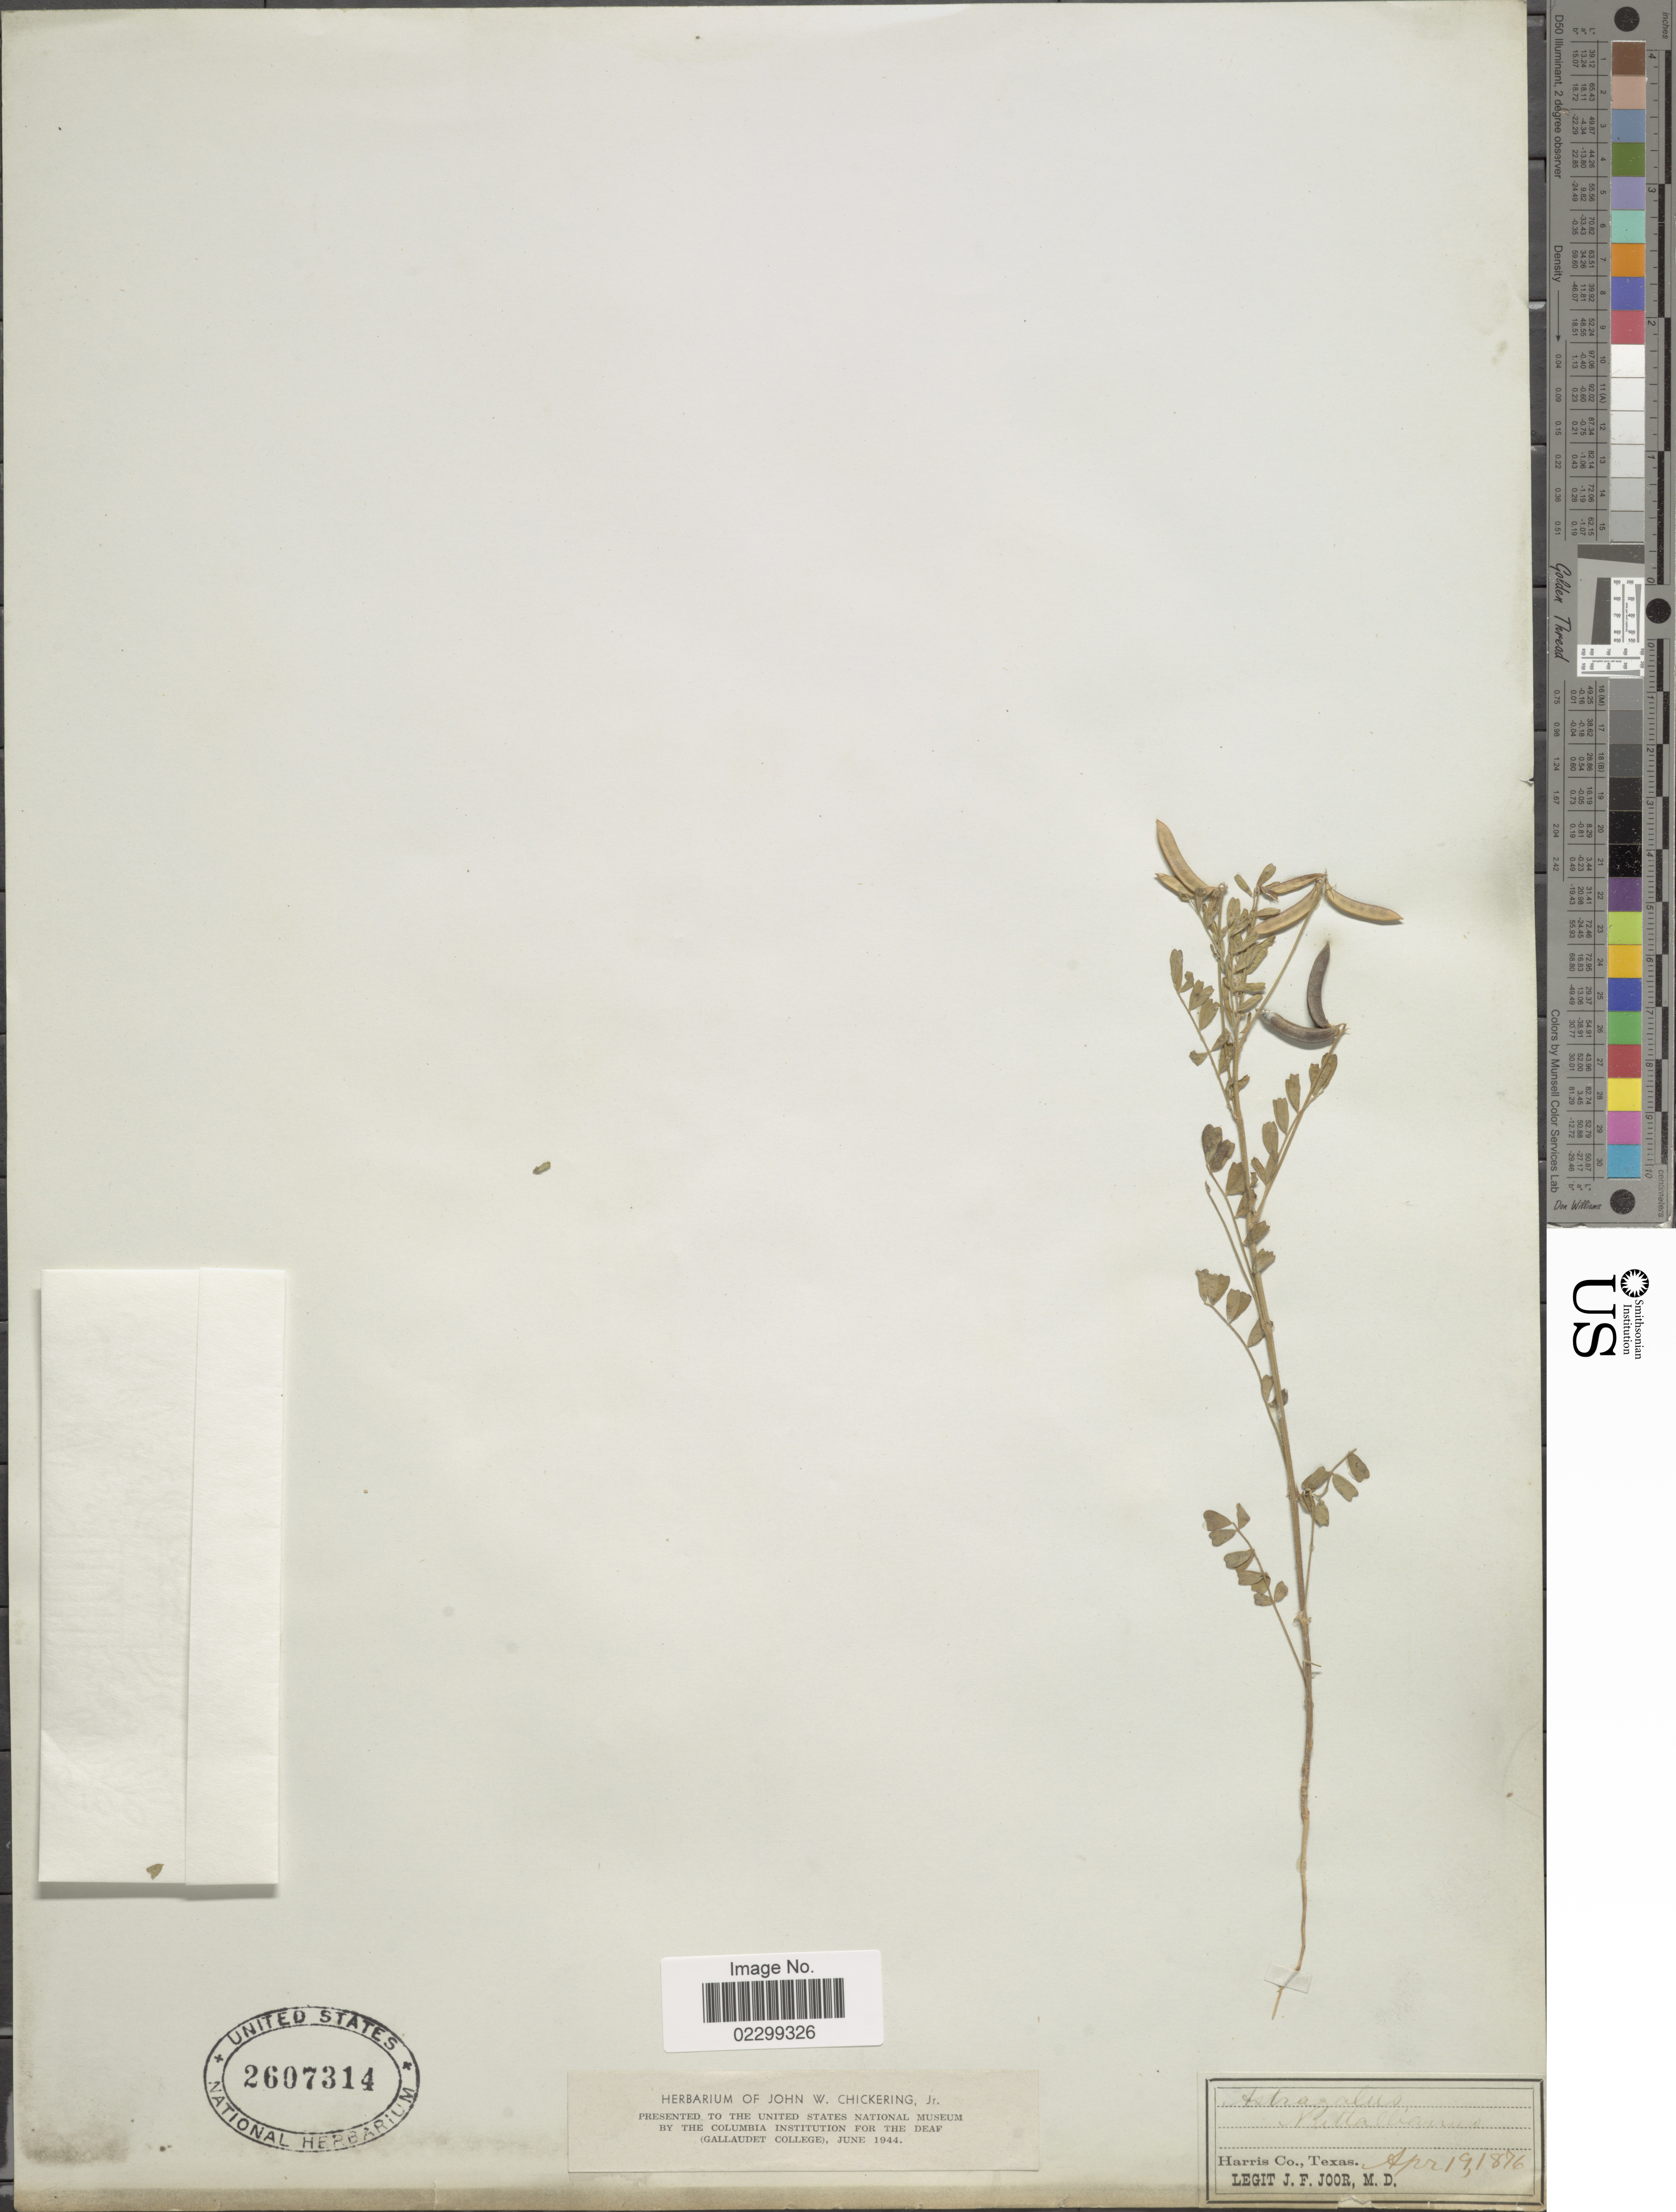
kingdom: Plantae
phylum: Tracheophyta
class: Magnoliopsida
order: Fabales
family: Fabaceae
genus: Astragalus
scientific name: Astragalus austrinus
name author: (Small) O.E. Schulz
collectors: J. F. Joor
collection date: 1876-04-19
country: United States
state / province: Texas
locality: Harris Co.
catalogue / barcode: US 2607314